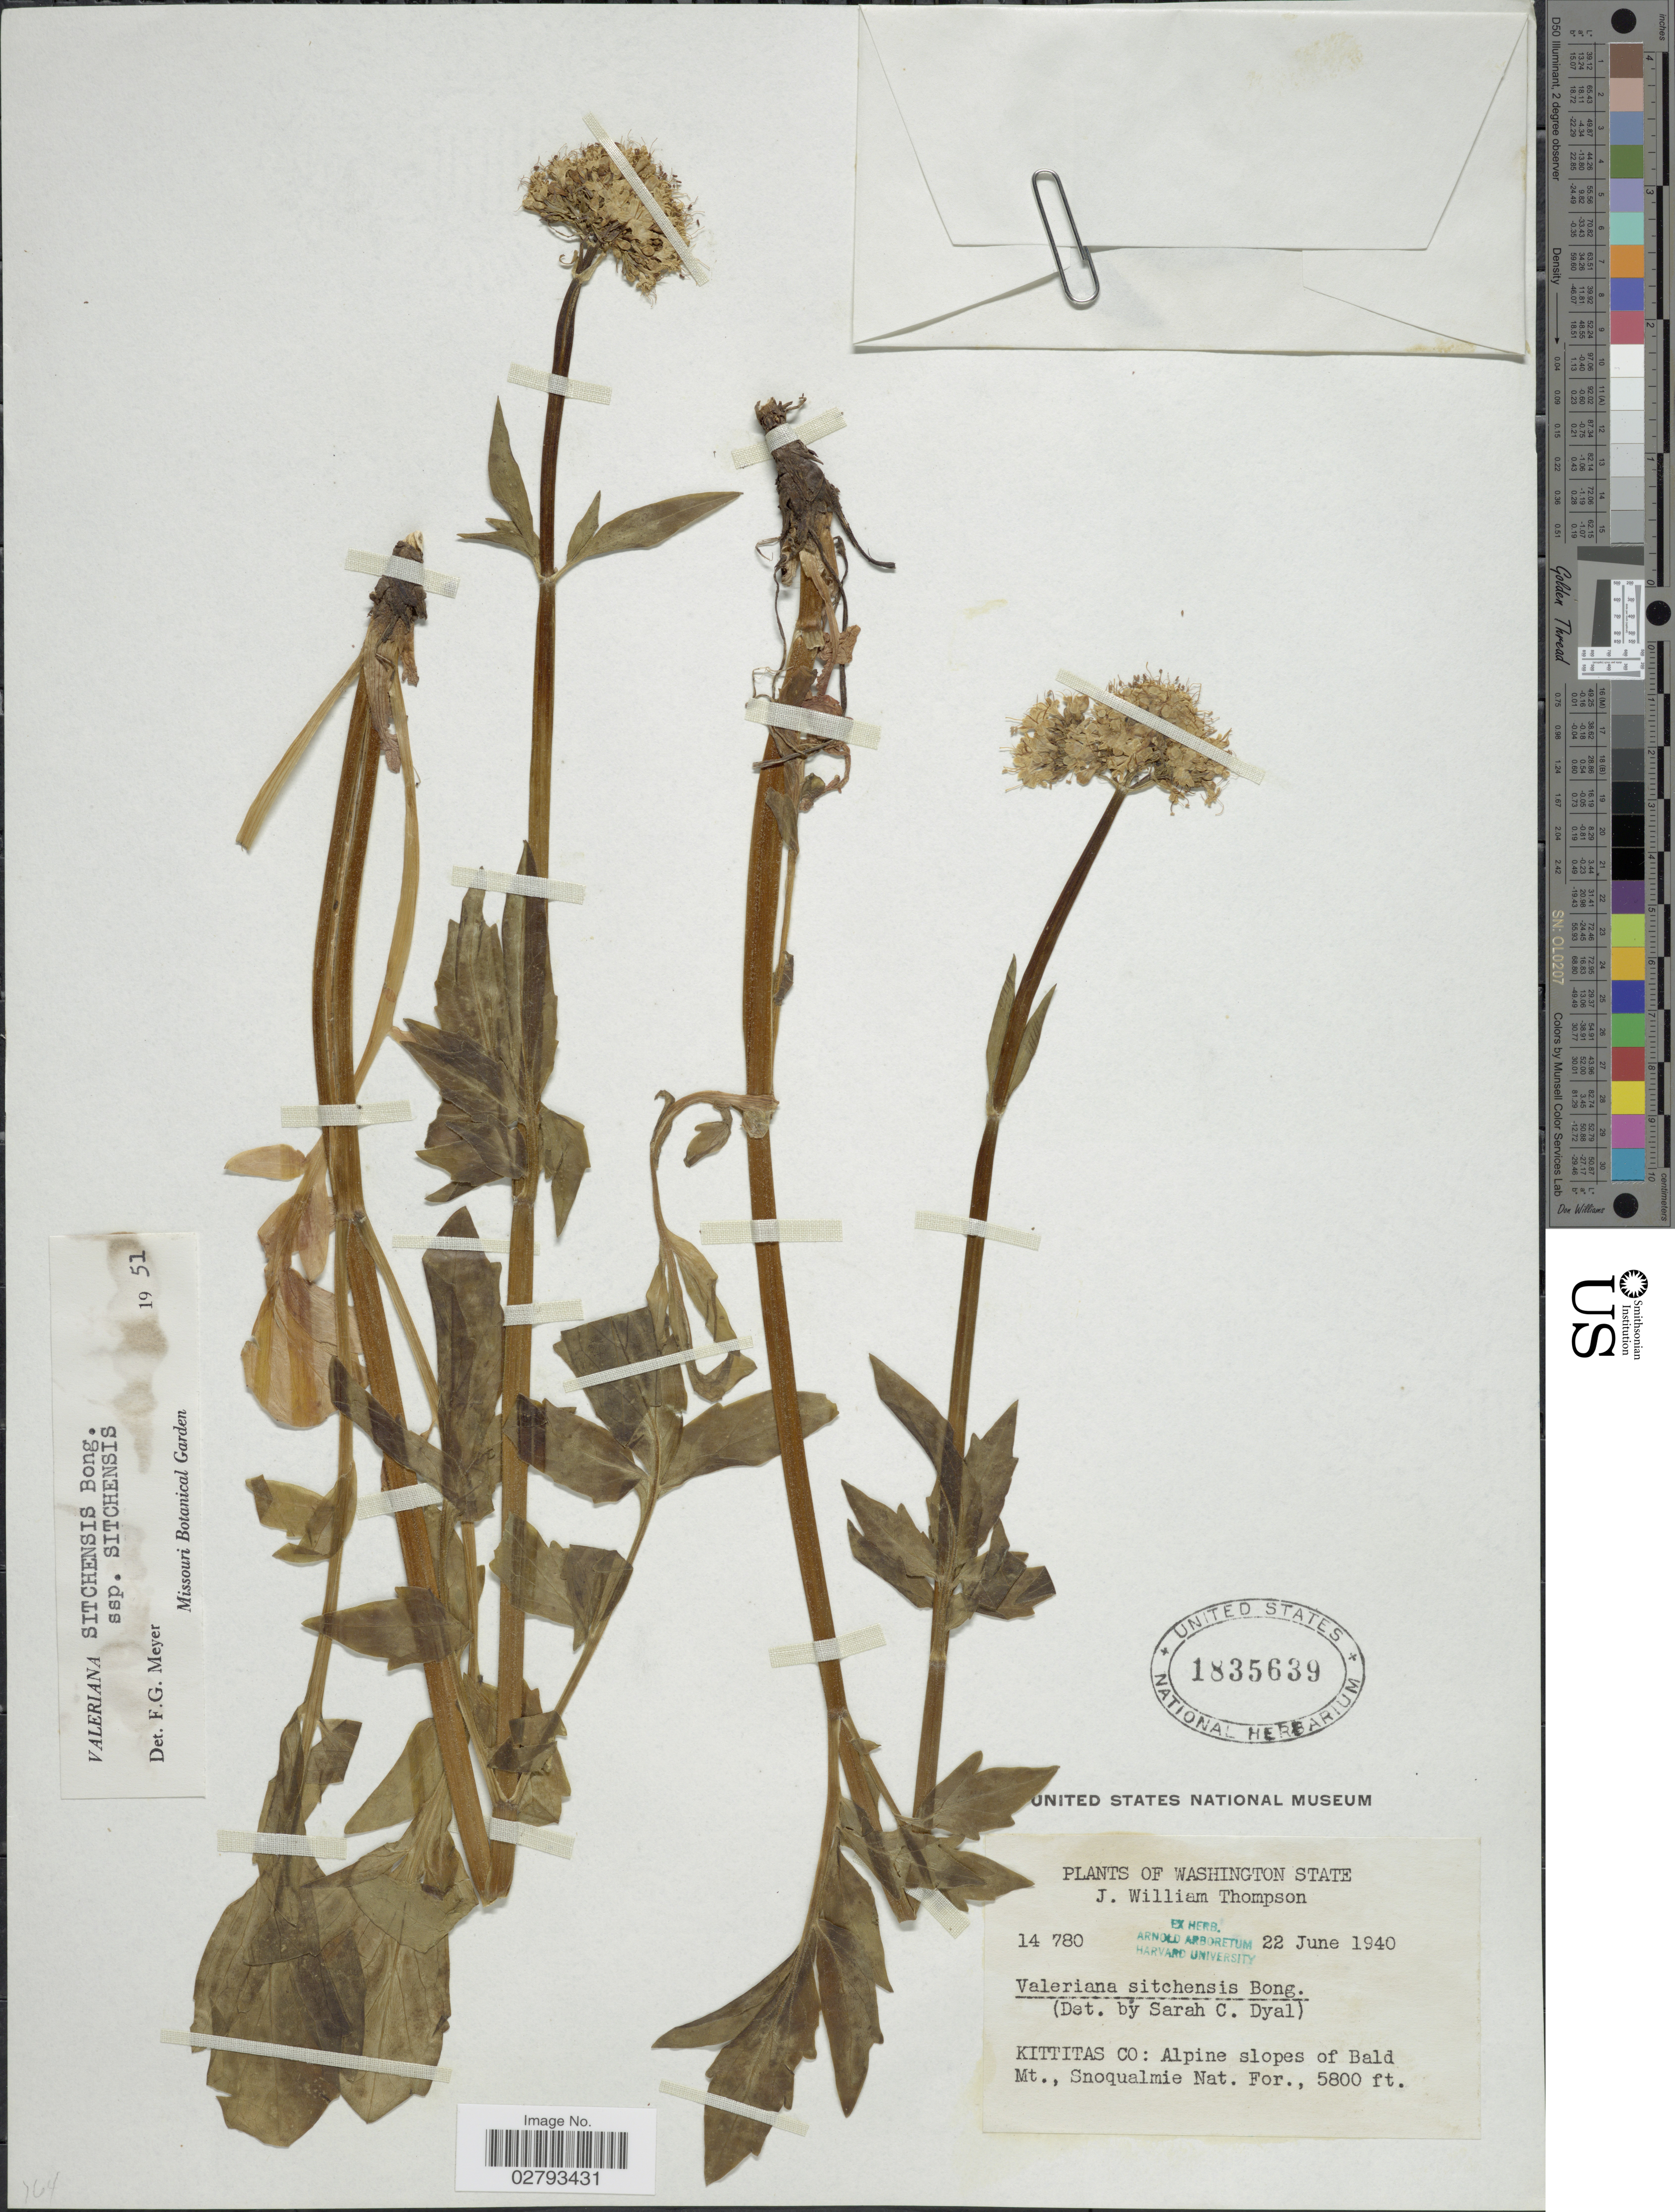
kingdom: Plantae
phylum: Tracheophyta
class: Magnoliopsida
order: Dipsacales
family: Caprifoliaceae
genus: Valeriana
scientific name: Valeriana sitchensis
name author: Bong.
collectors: J. W. Thompson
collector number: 14780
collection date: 1940-06-22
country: United States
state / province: Washington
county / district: Kittitas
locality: Kittitas Co: Alpine slopes of Bald Mt., Snoqualmie Nat. For.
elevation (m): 1768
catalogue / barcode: US 1835639